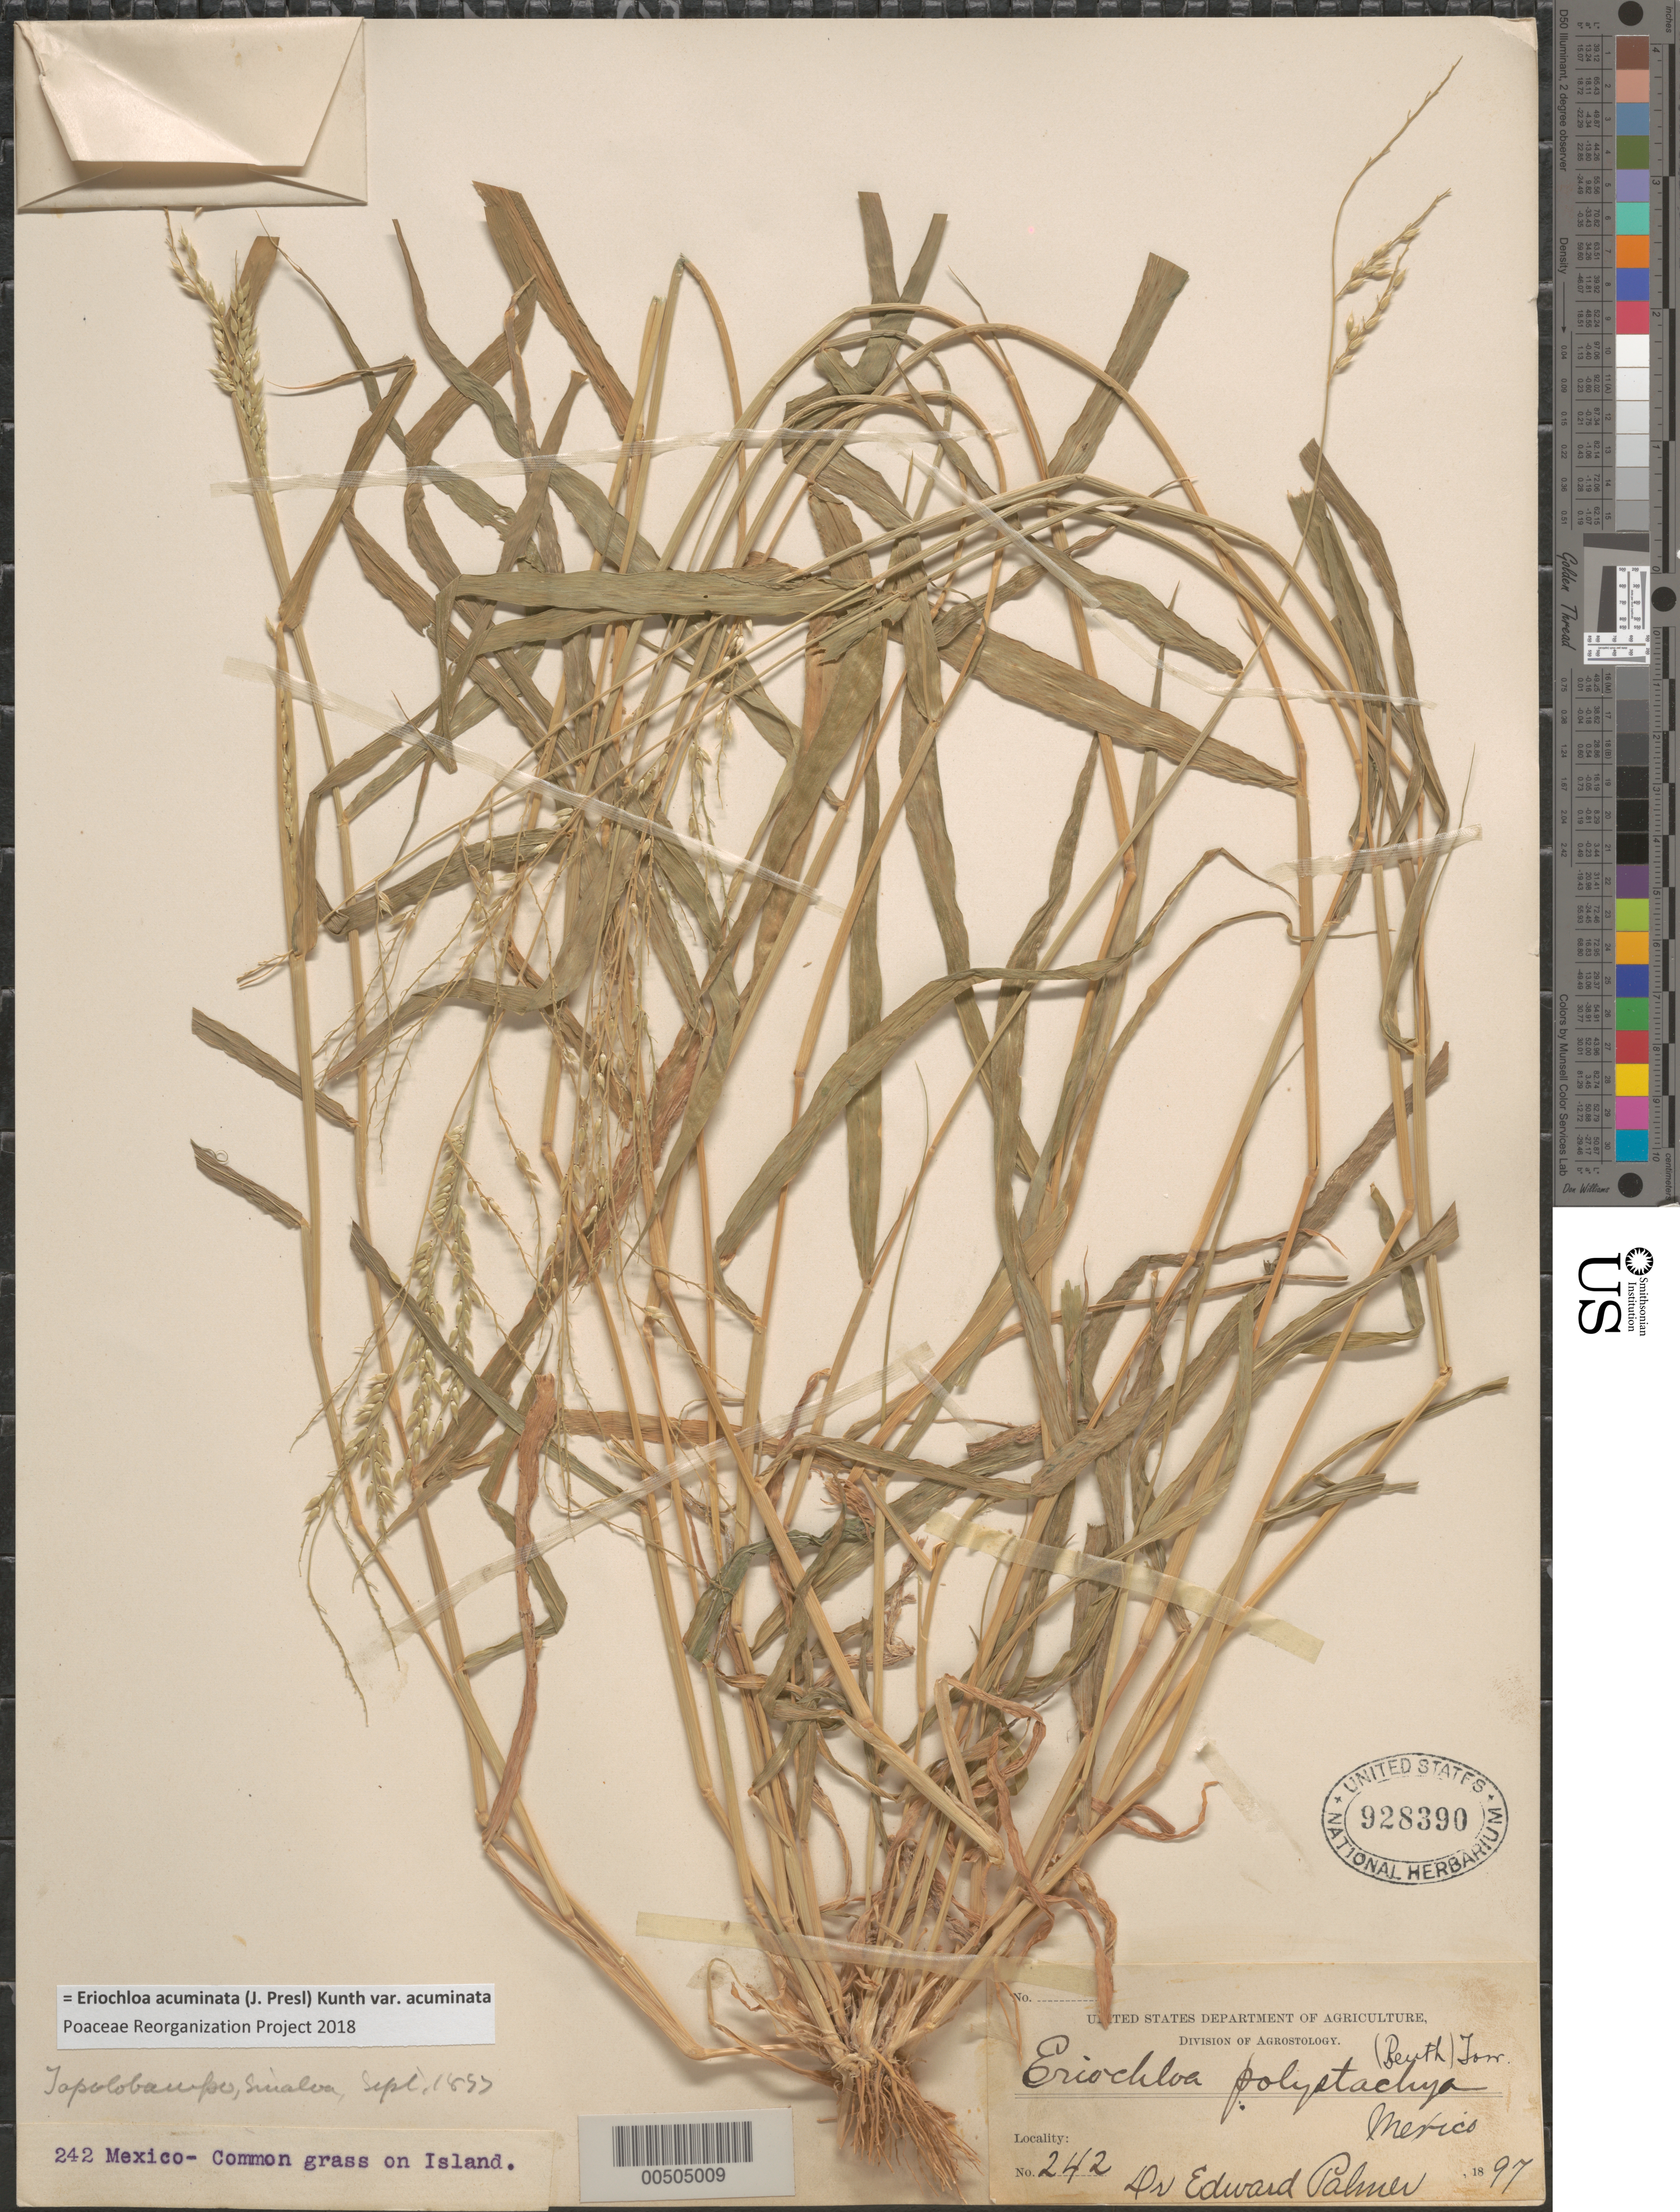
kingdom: Plantae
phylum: Tracheophyta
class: Liliopsida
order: Poales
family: Poaceae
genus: Eriochloa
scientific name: Eriochloa acuminata var. acuminata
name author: (J. Presl) Kunth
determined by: Poaceae Reorganization Project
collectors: E. Palmer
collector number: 242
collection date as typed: Sep 1897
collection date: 1897-09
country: Mexico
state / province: Sinaloa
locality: Tapalobampo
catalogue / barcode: US 928390